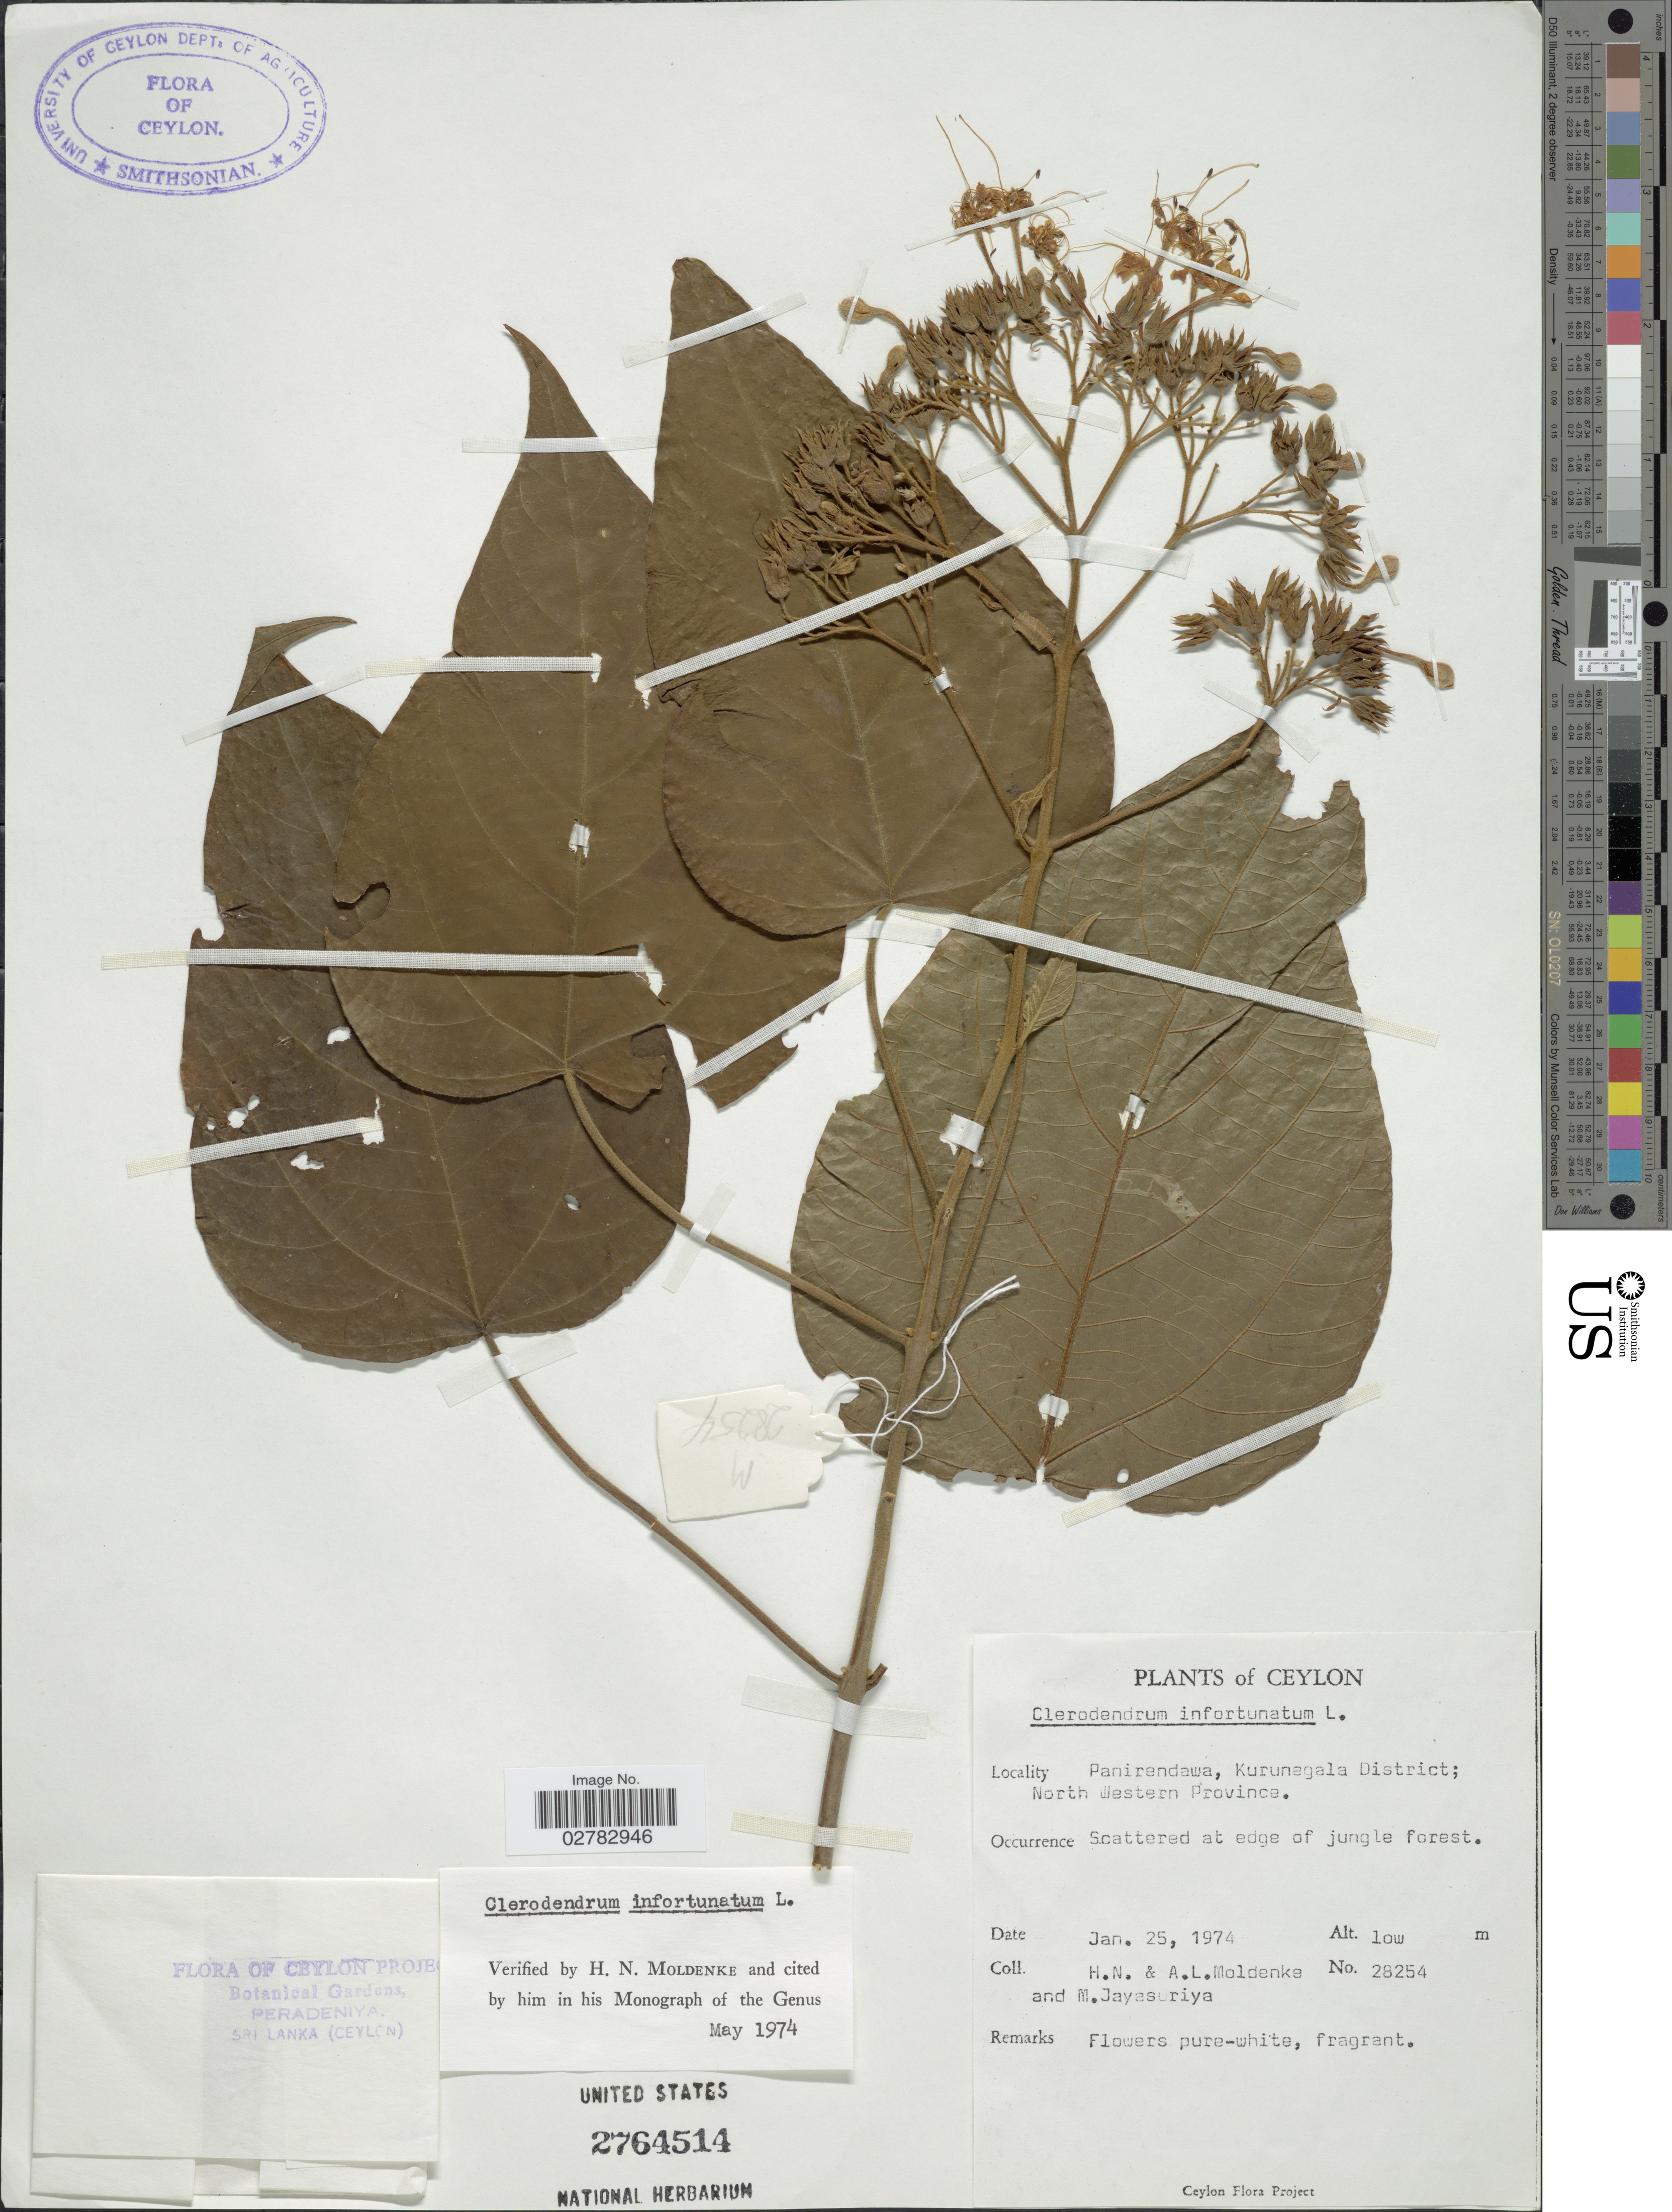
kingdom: Plantae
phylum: Tracheophyta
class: Magnoliopsida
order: Lamiales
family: Lamiaceae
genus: Clerodendrum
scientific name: Clerodendrum infortunatum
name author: L.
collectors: H. N. Moldenke, A. L. Moldenke & M. Jayasuriya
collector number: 28254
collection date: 1974-01-25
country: Sri Lanka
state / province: North Western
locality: Ceylon. Panirendawa, Kurunegala District.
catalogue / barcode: US 2764514